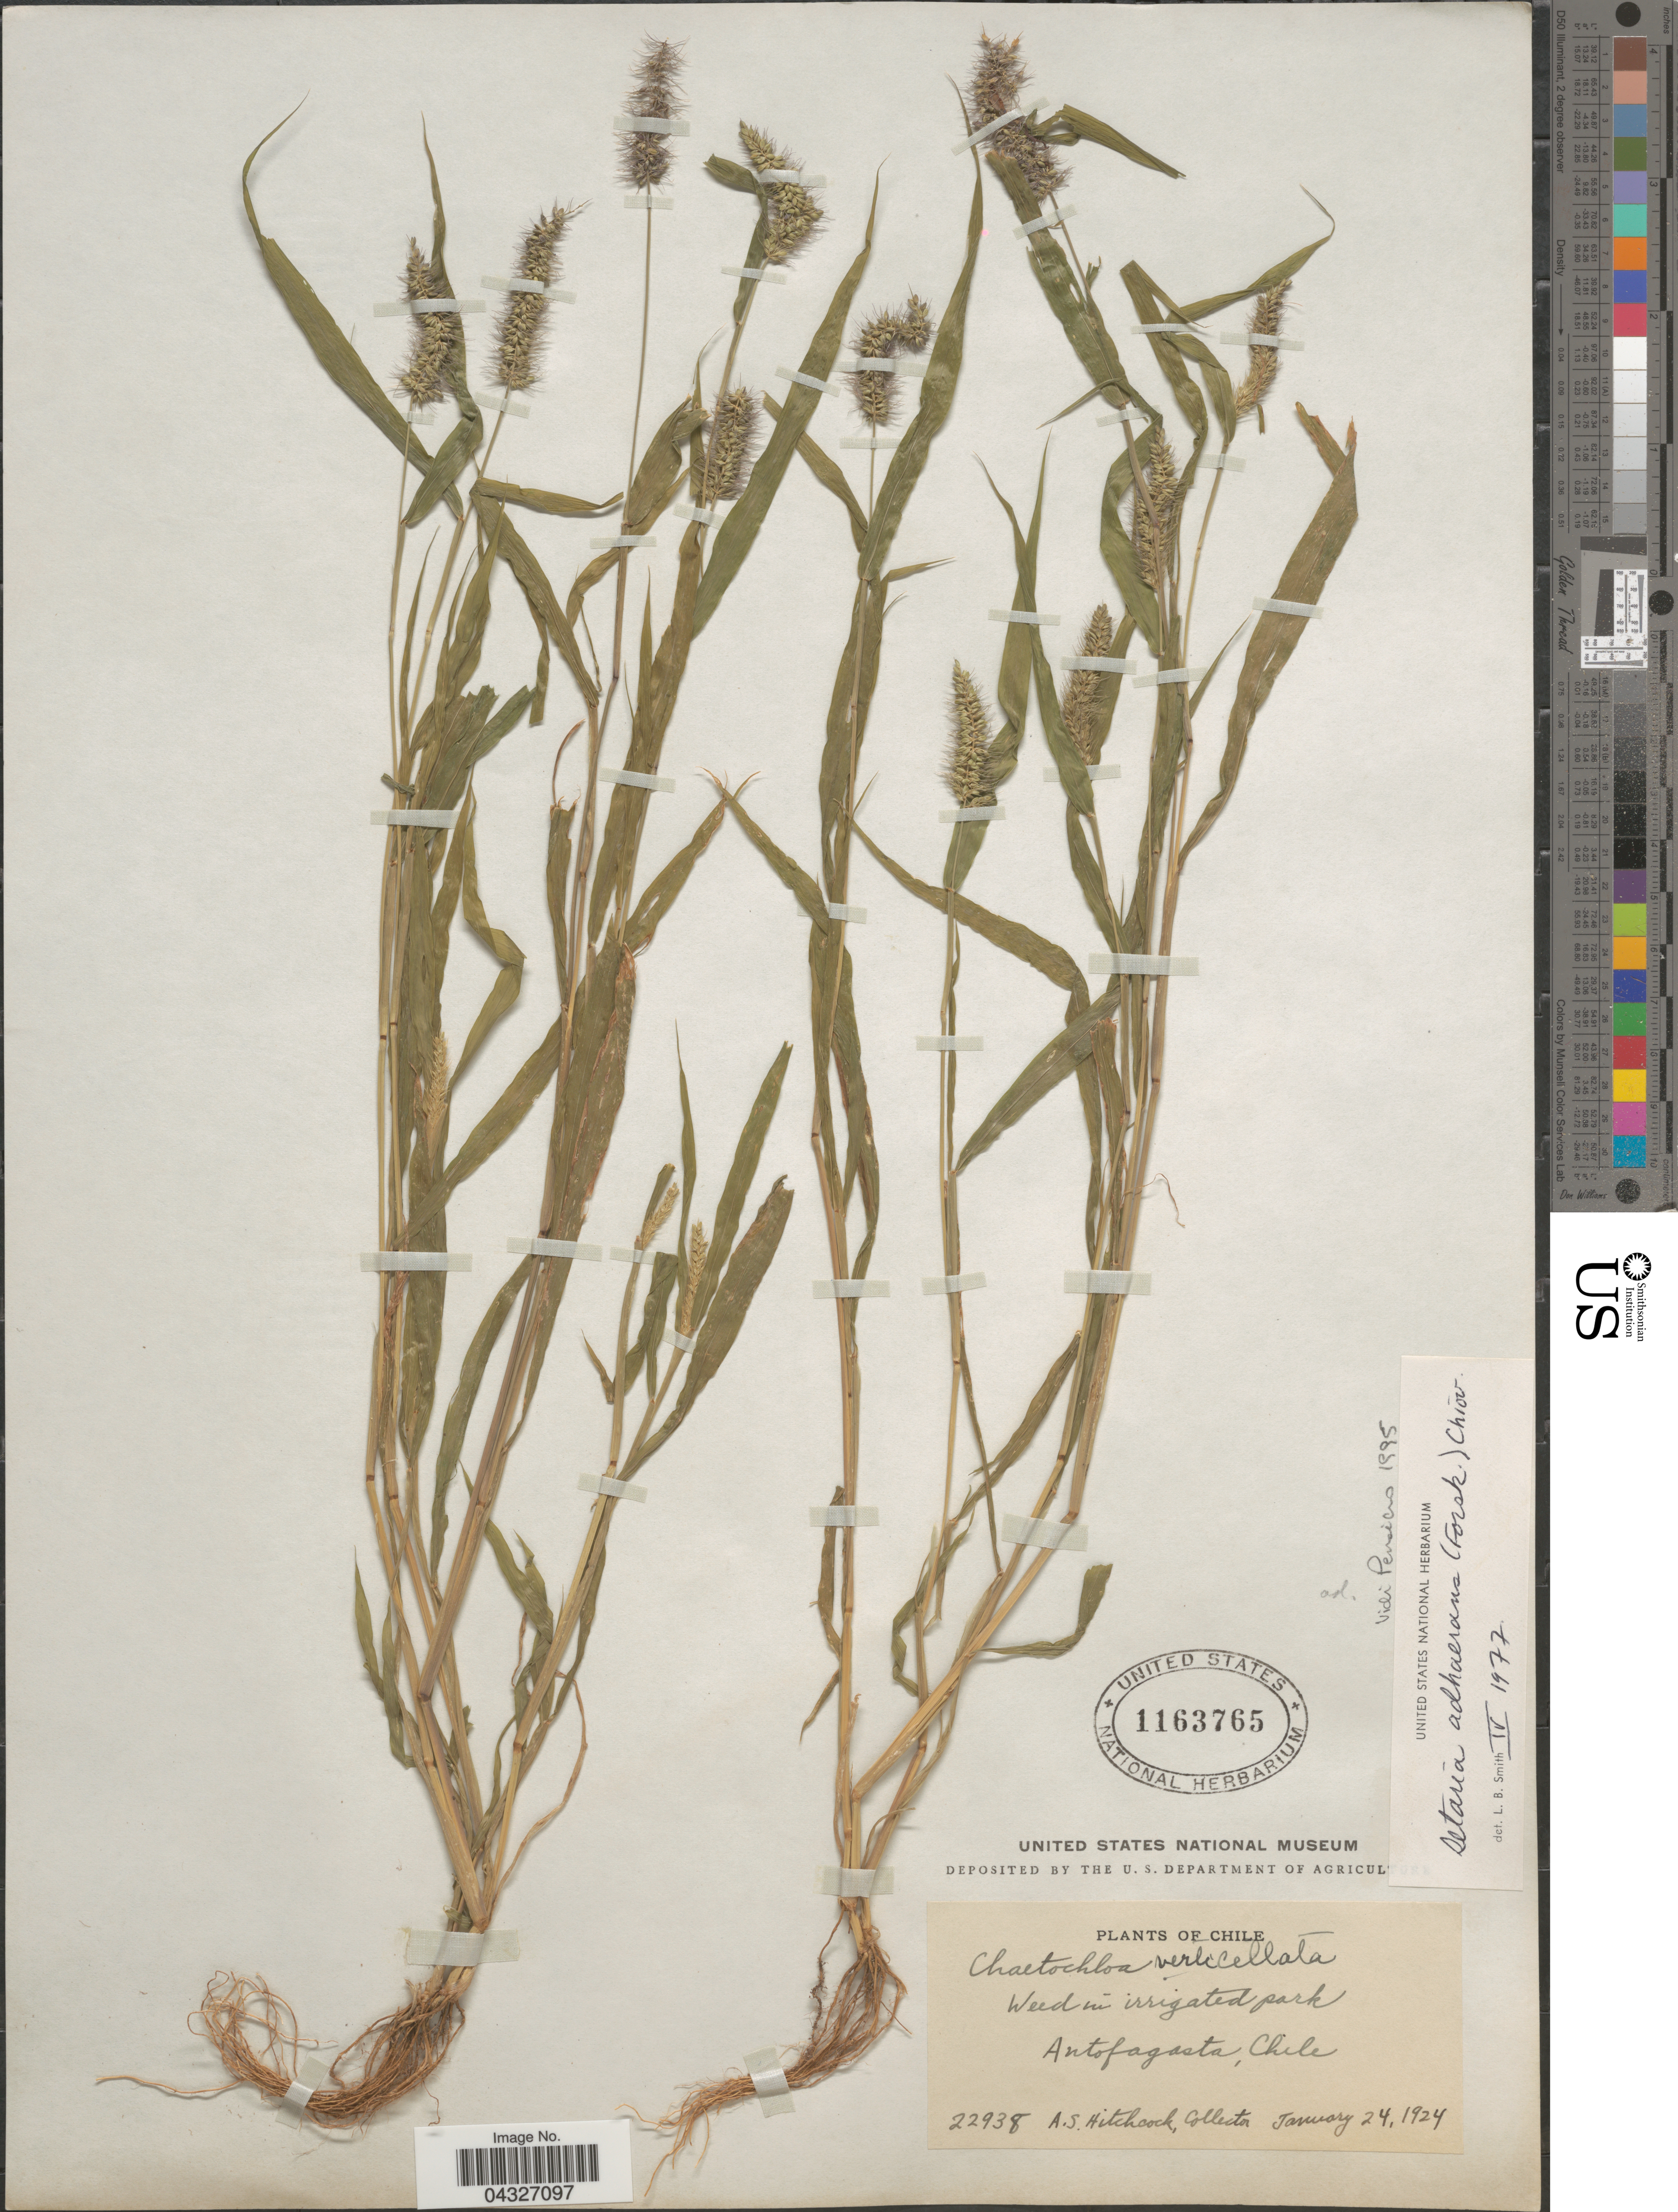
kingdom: Plantae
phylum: Tracheophyta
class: Liliopsida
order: Poales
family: Poaceae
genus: Setaria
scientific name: Setaria adhaerens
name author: (Forssk.) Chiov.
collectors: A. S. Hitchcock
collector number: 22938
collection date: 1924-01-24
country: Chile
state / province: Antofagasta (II)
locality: In irrigated park.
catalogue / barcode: US 1163765